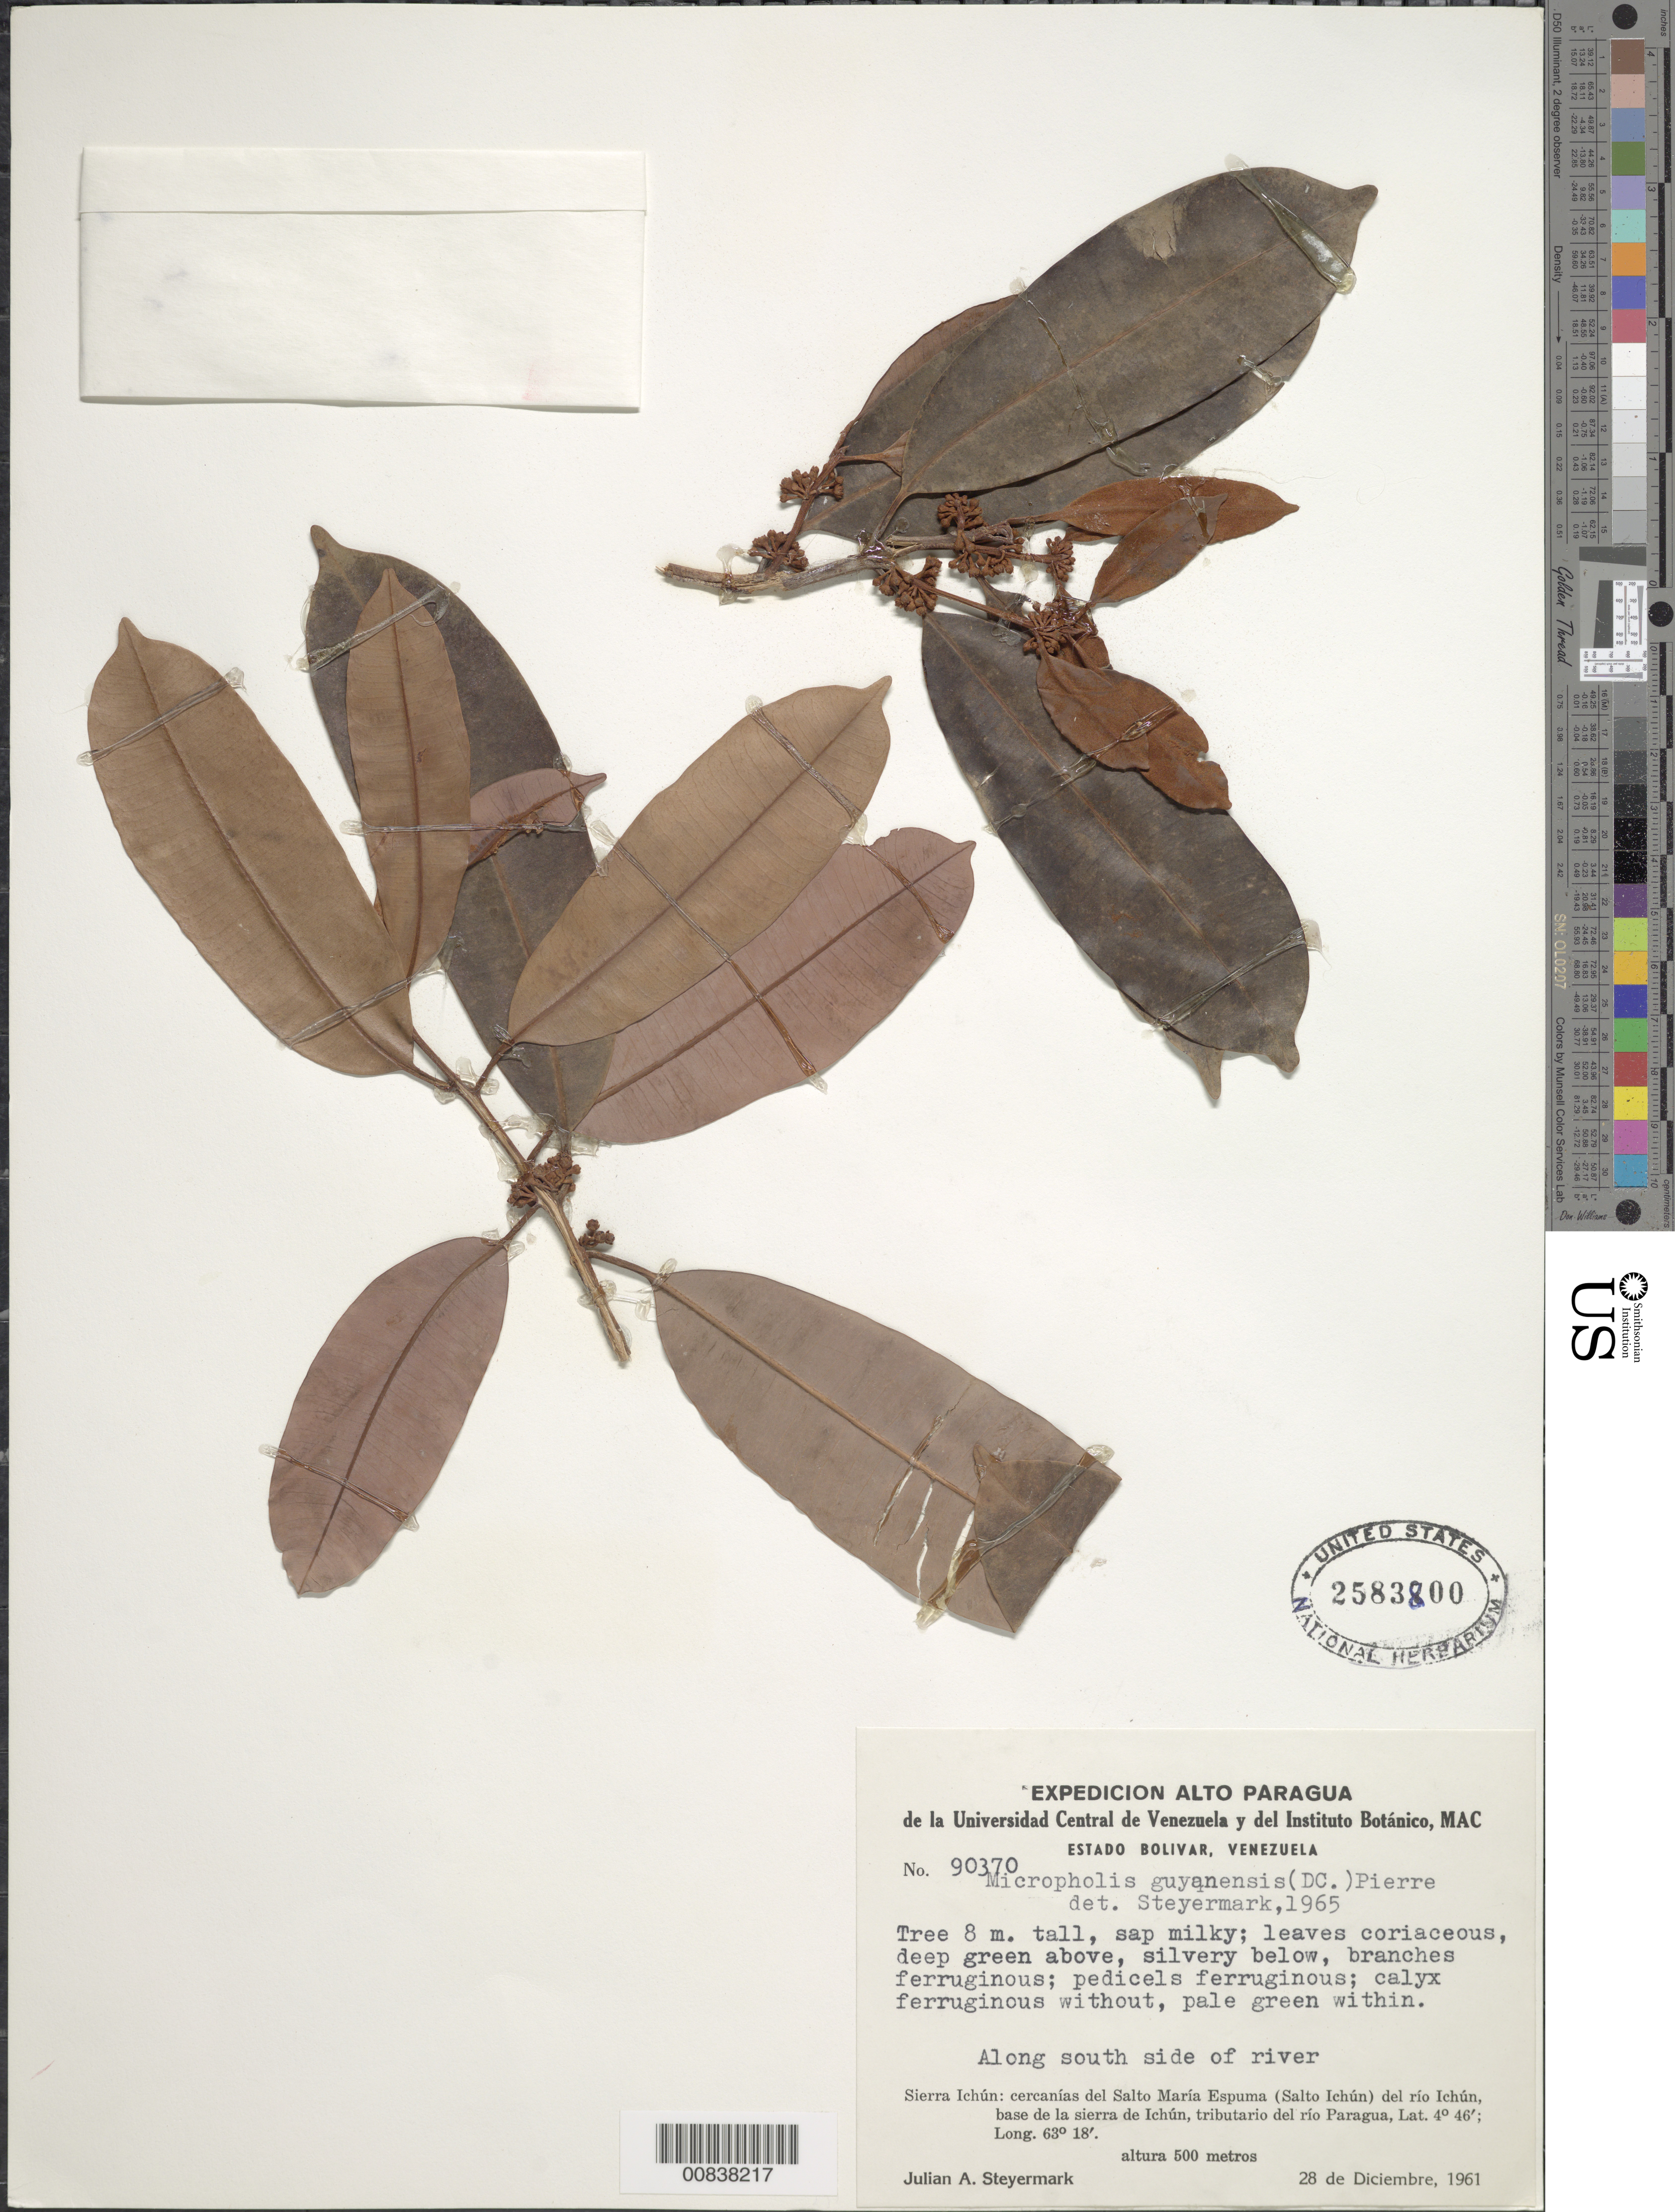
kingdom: Plantae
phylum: Tracheophyta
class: Magnoliopsida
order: Ericales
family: Sapotaceae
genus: Micropholis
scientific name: Micropholis guyanensis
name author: (A. DC.) Pierre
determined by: Steyermark, Julian A., (VEN)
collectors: J. Steyermark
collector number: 90370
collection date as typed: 28-Dec-61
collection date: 1961-12-28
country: Venezuela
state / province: Bolívar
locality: Sierra Ichún: cercanías del Salto María Espuma (Salto Ichún) del Río Ichún (tributary of río Paragua), along south side of river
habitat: Along river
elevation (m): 500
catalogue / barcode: US 2583800